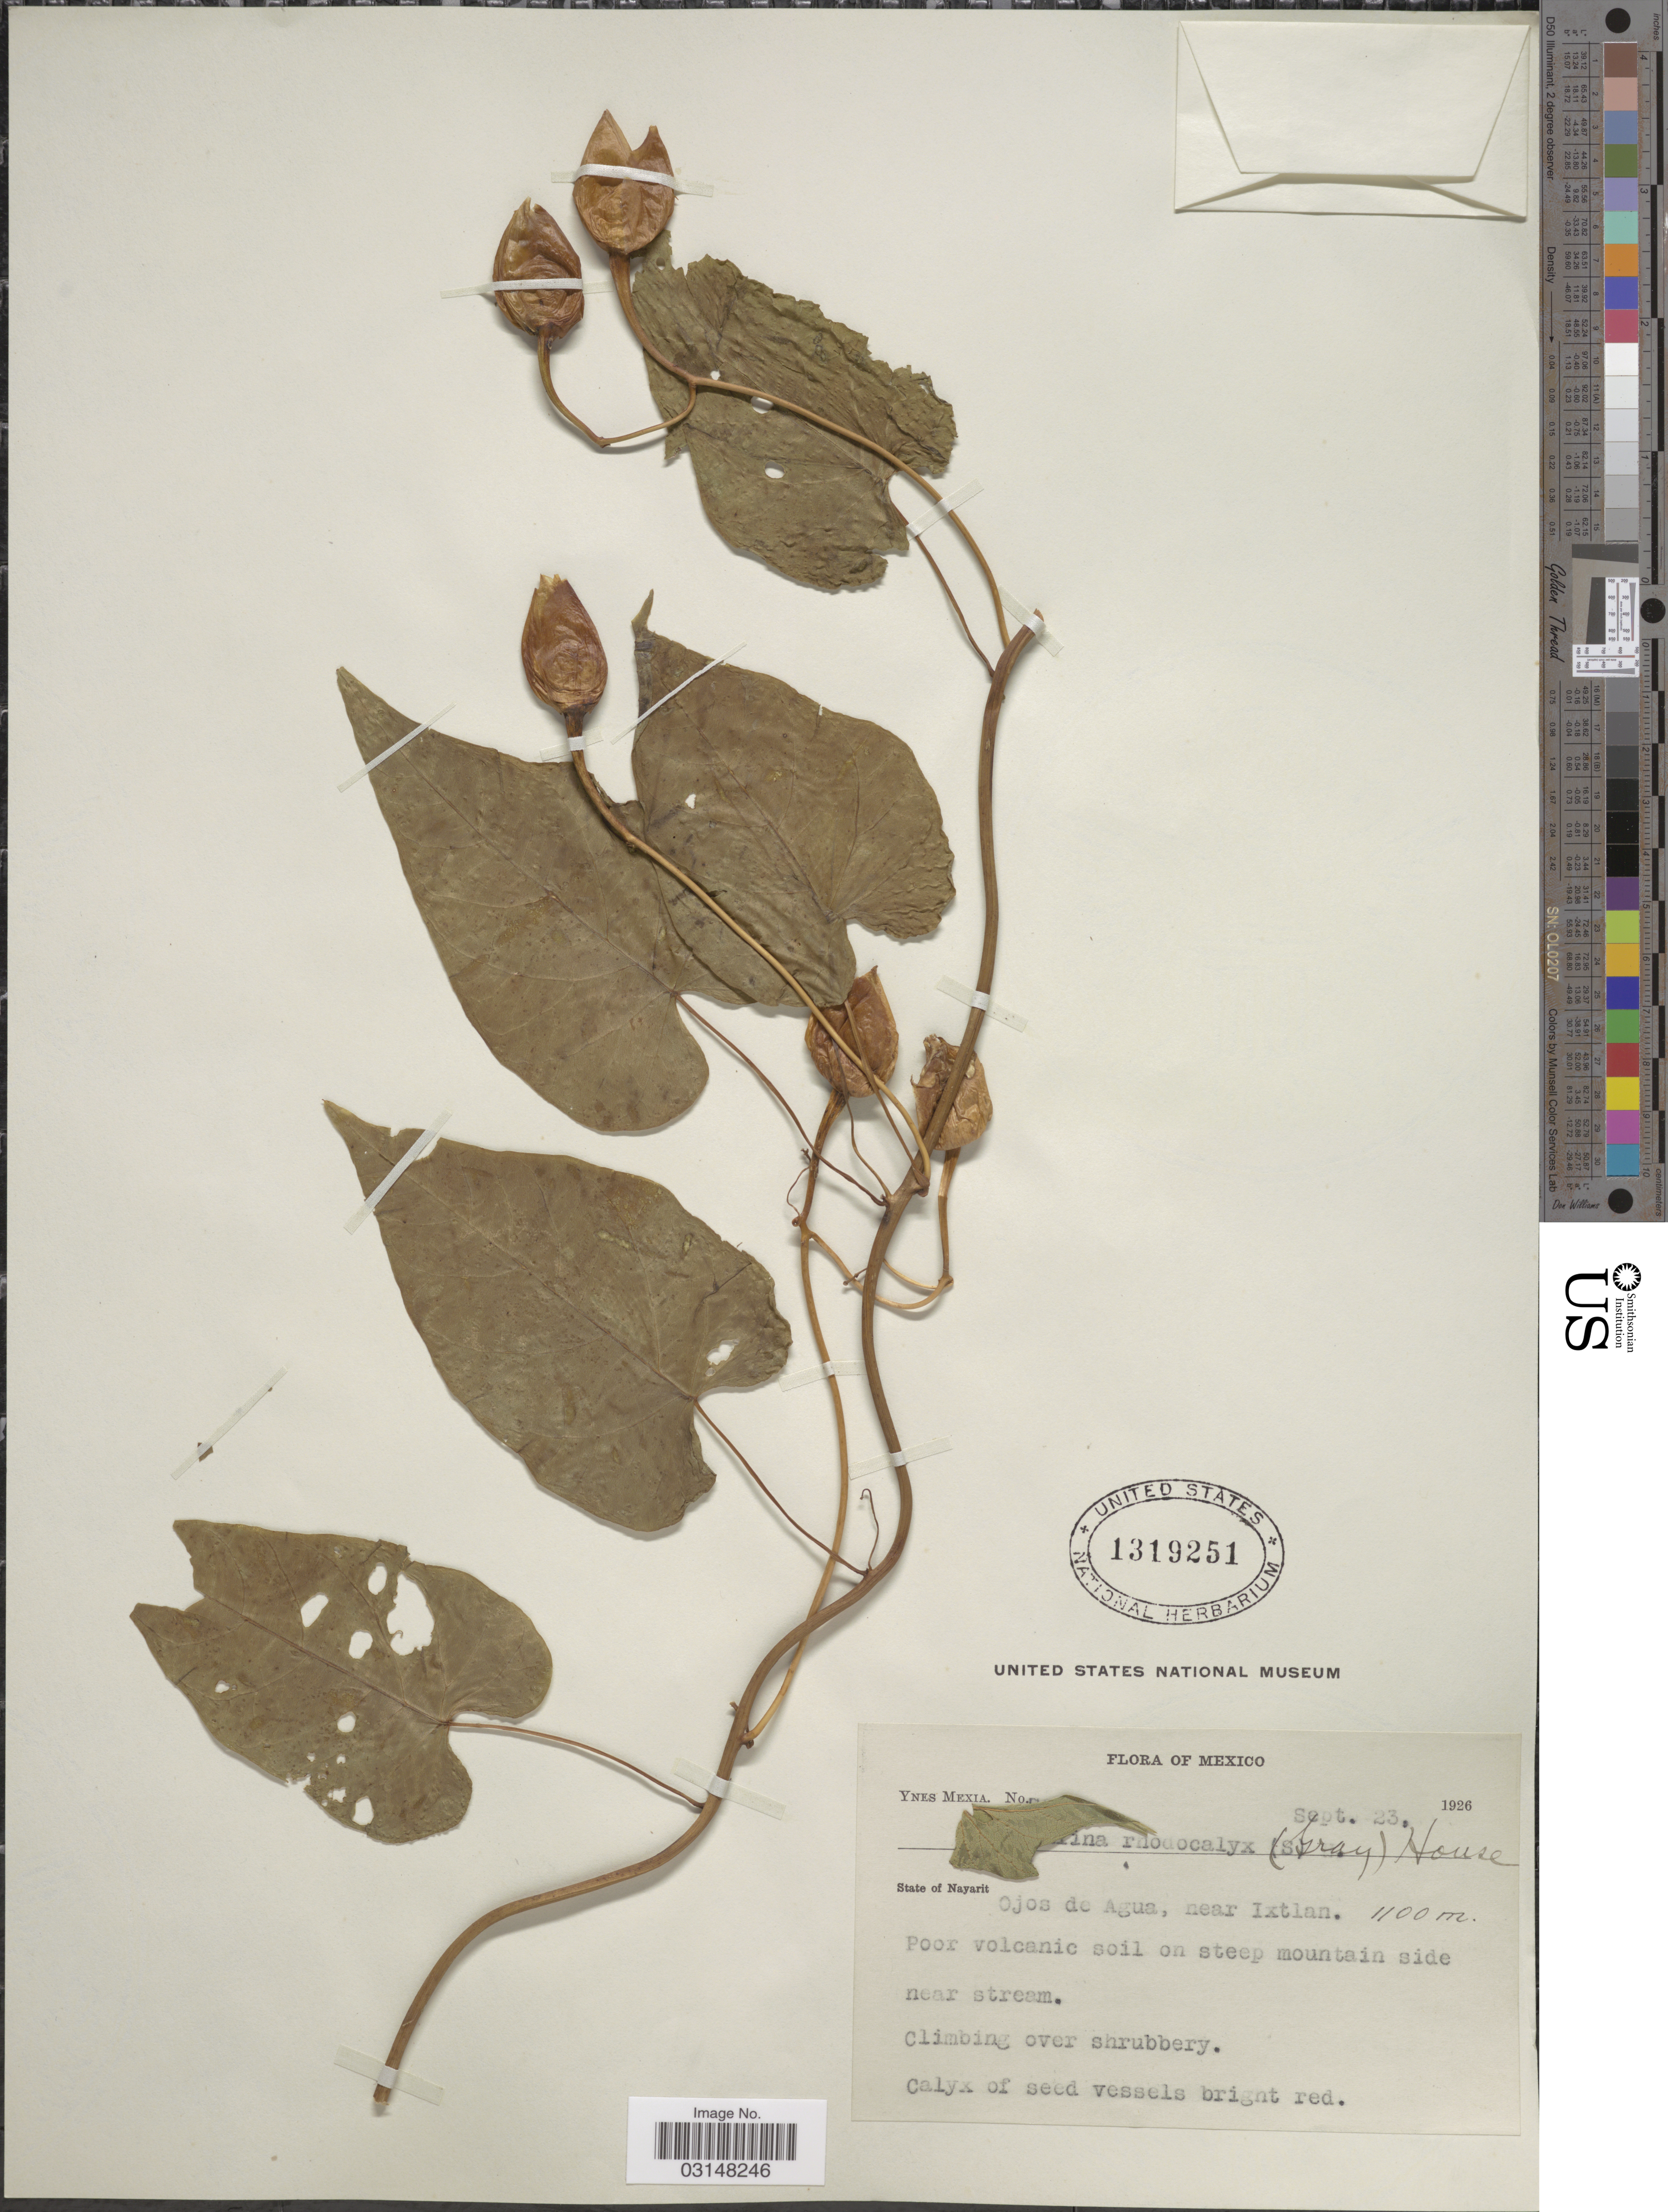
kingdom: Plantae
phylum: Tracheophyta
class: Magnoliopsida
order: Solanales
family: Convolvulaceae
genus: Operculina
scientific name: Operculina pteripes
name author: (G. Don) O'Donell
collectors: Y. Mexia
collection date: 1926-09-23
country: Mexico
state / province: Nayarit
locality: Ojos de Agua, near Ixtlan.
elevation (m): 1100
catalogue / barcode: US 1319251